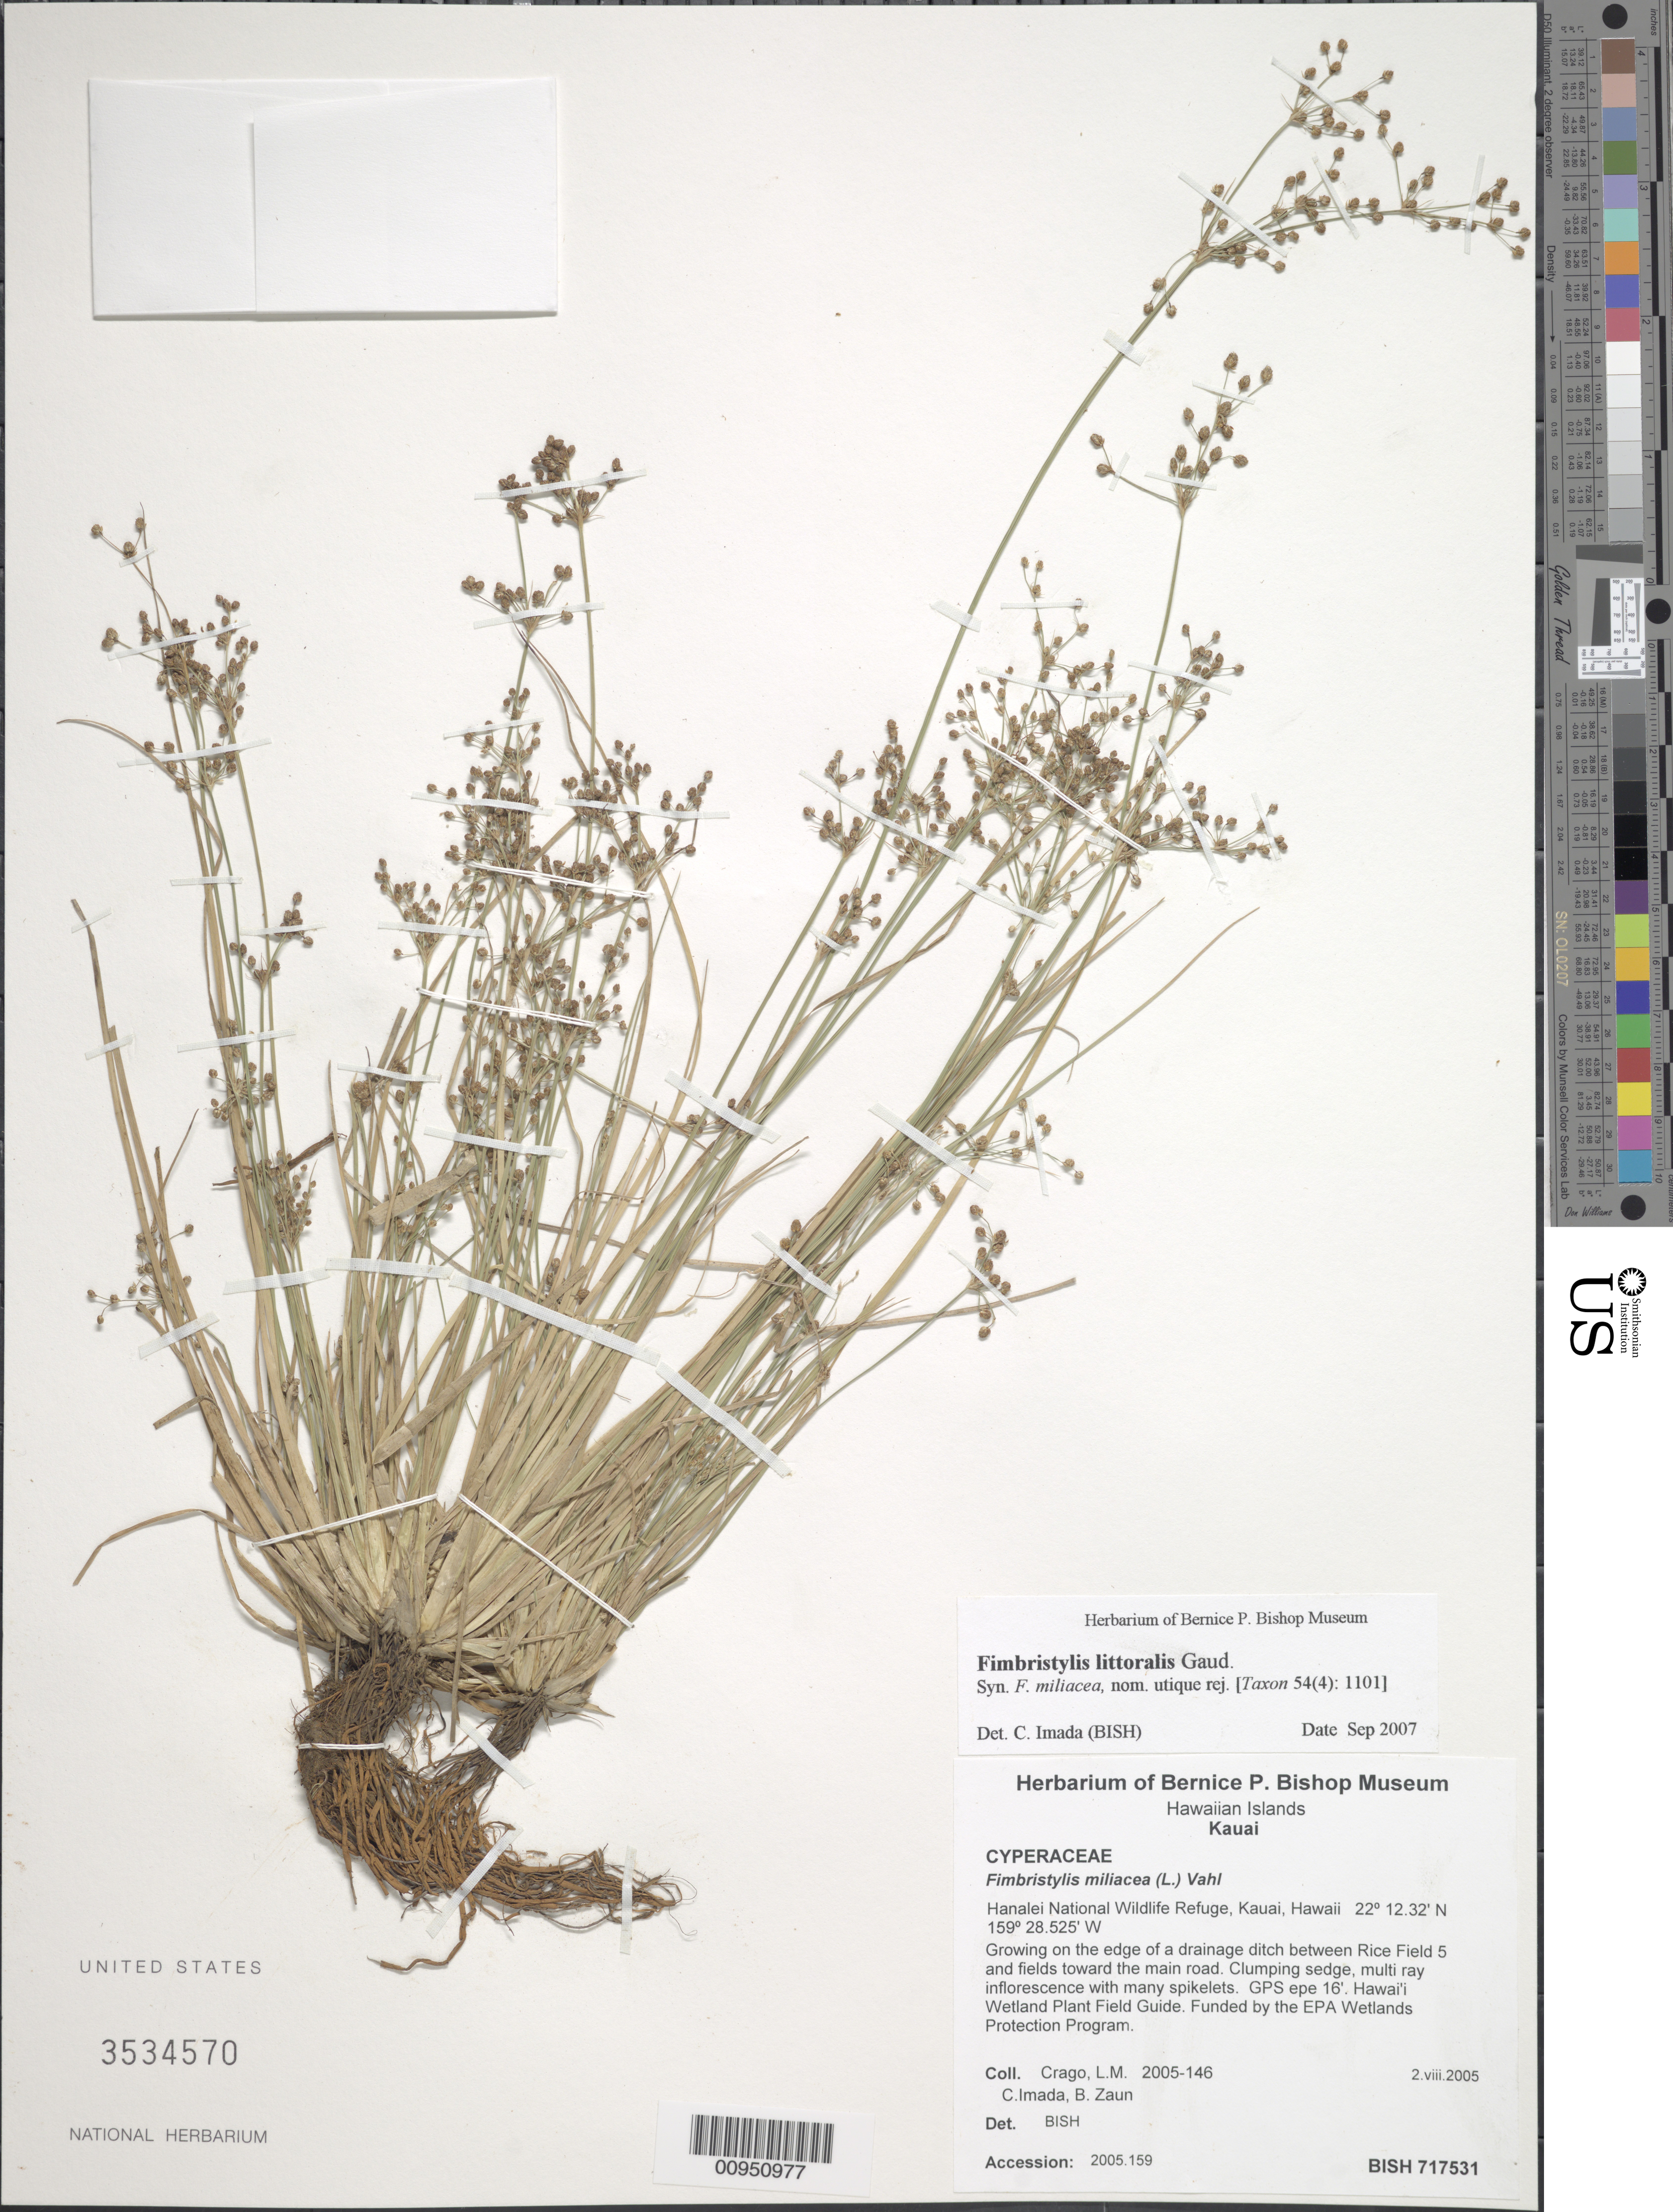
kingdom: Plantae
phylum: Tracheophyta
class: Liliopsida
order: Poales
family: Cyperaceae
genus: Fimbristylis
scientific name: Fimbristylis littoralis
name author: Gaudich.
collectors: L. Crago, C. Imada & B. Zaun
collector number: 2005-146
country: United States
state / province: Hawaii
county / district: Kauai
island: Kaua'i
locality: Hanalei National Wildlife Refuge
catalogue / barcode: US 3534570